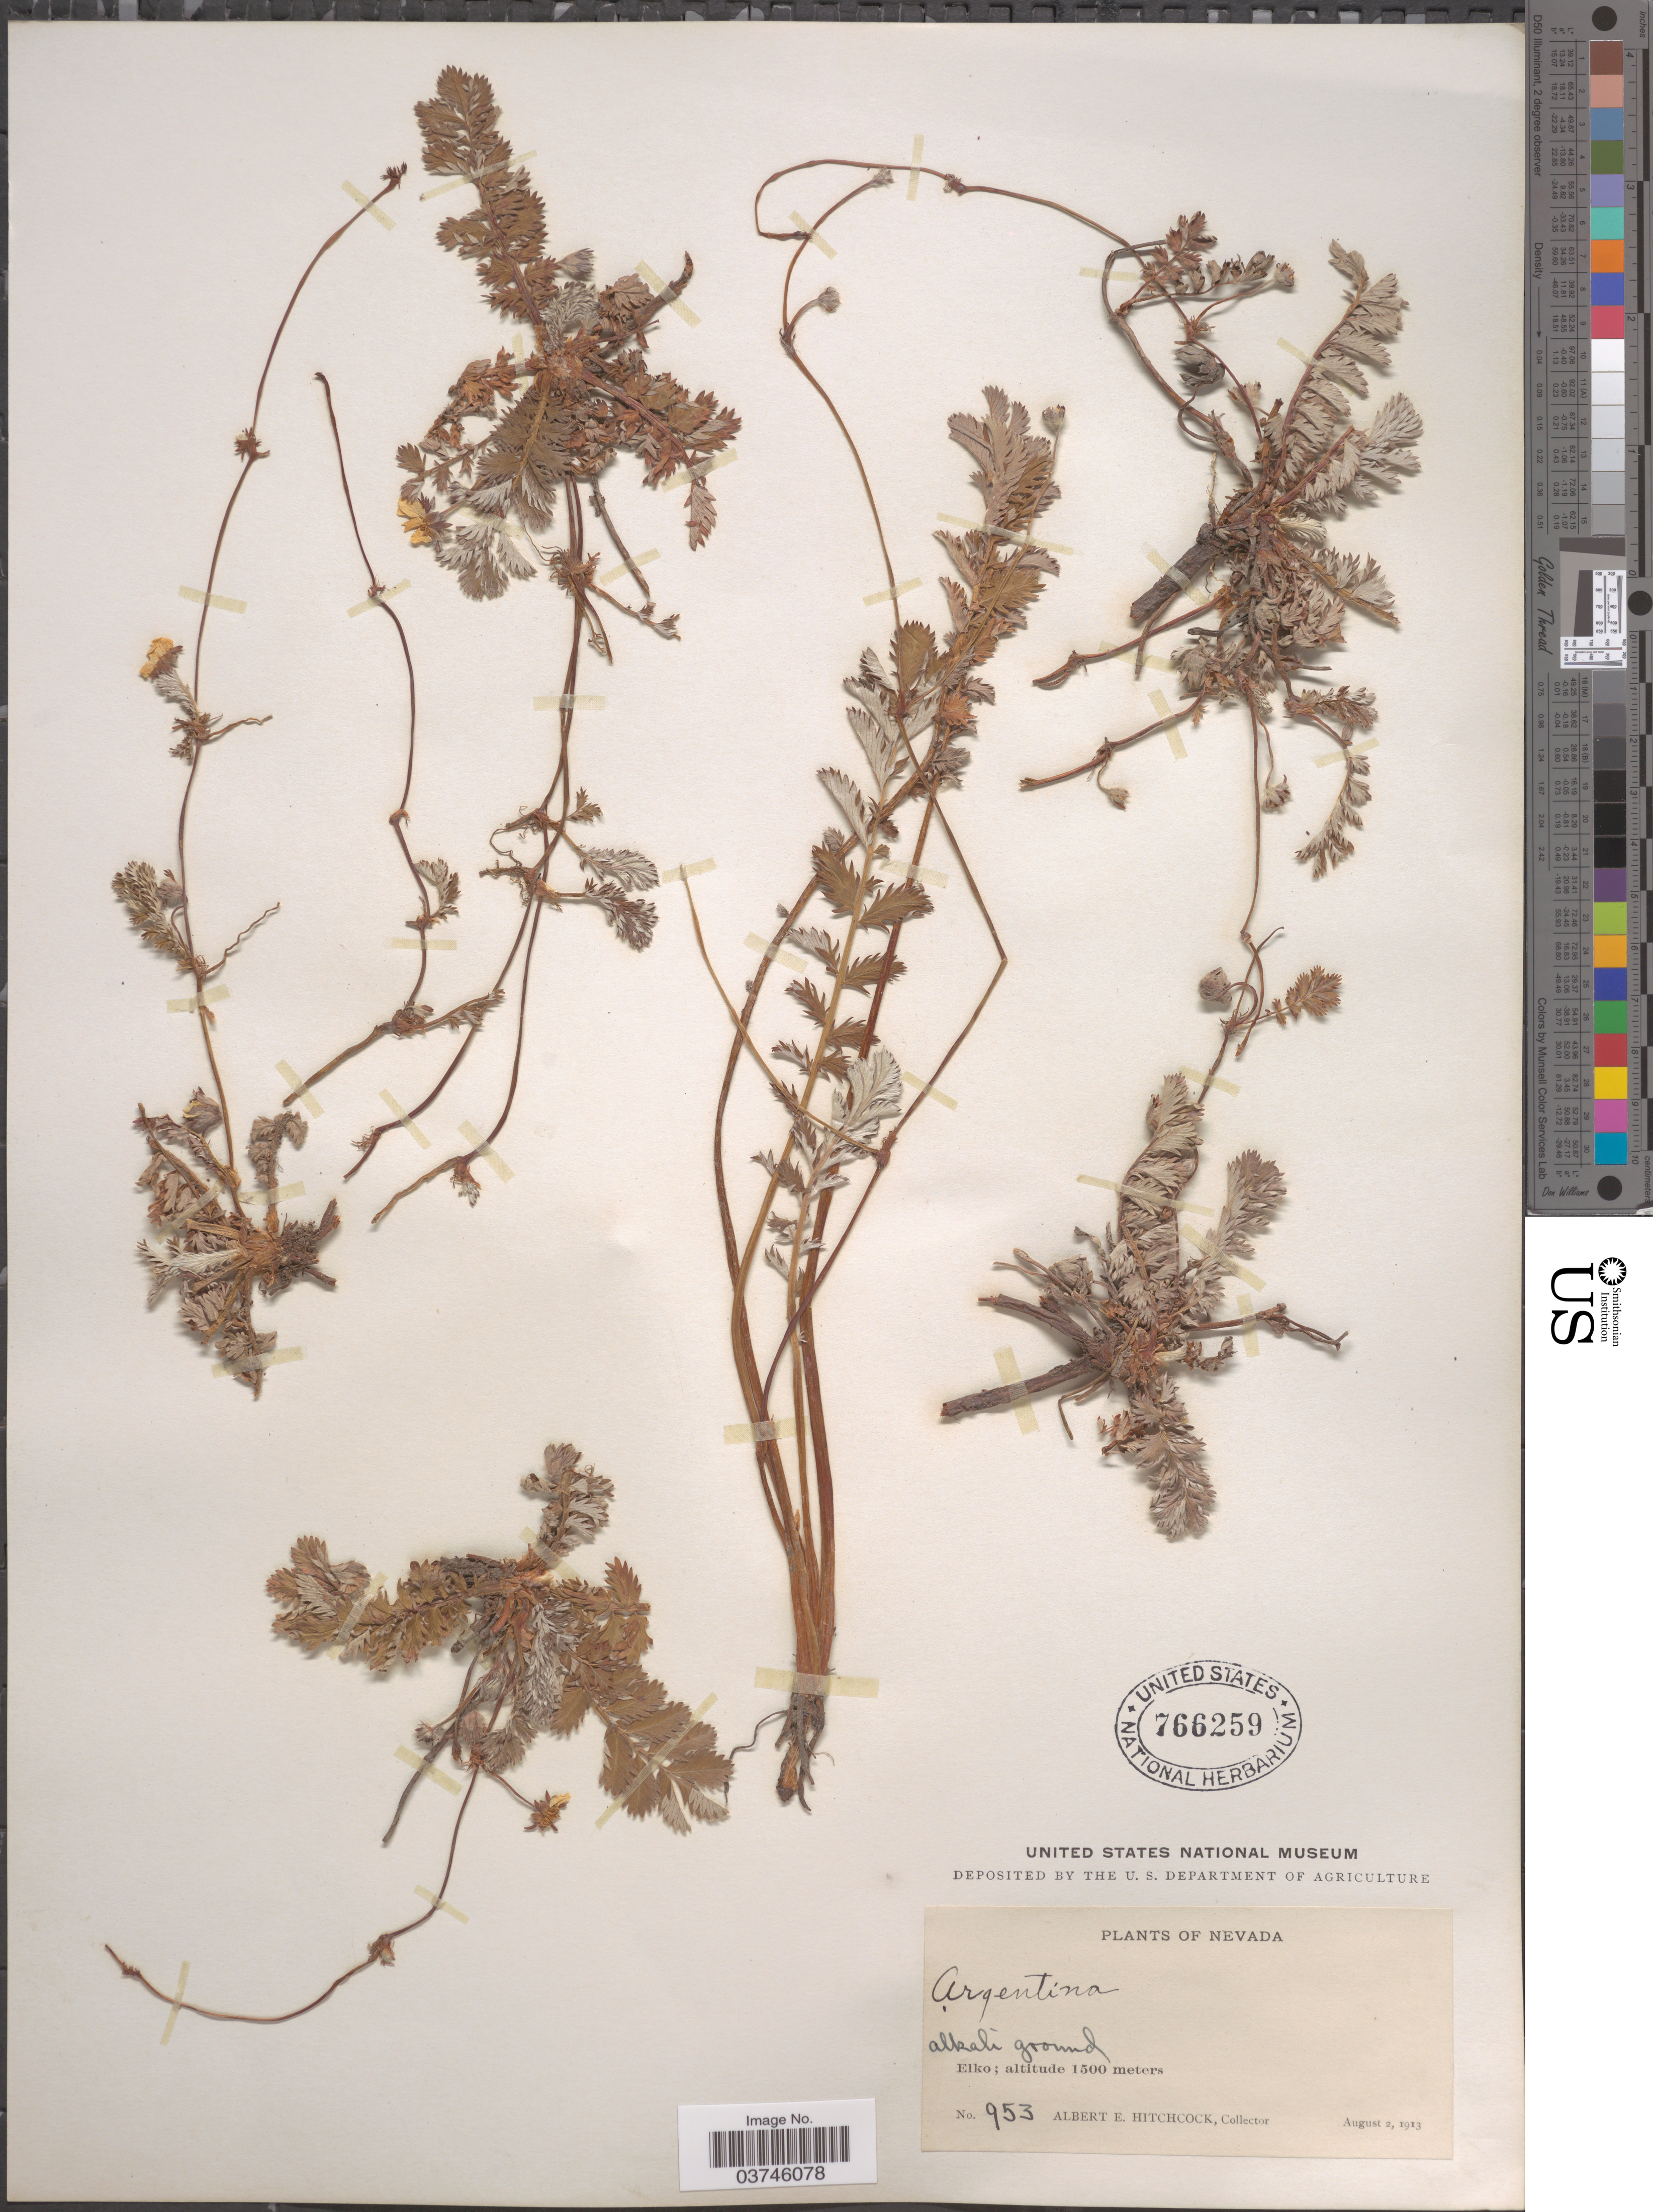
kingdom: Plantae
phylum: Tracheophyta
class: Magnoliopsida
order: Rosales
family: Rosaceae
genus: Argentina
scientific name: Argentina anserina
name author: (L.) Rydb.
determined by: Strong, Mark T., (BOT), Smithsonian Institution - National Museum of Natural History (UNITED STATES)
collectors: A. Hitchcock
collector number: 953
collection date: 1913-08-02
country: United States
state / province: Nevada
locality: Alkali ground. Elko.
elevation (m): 1500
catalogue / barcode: US 766259